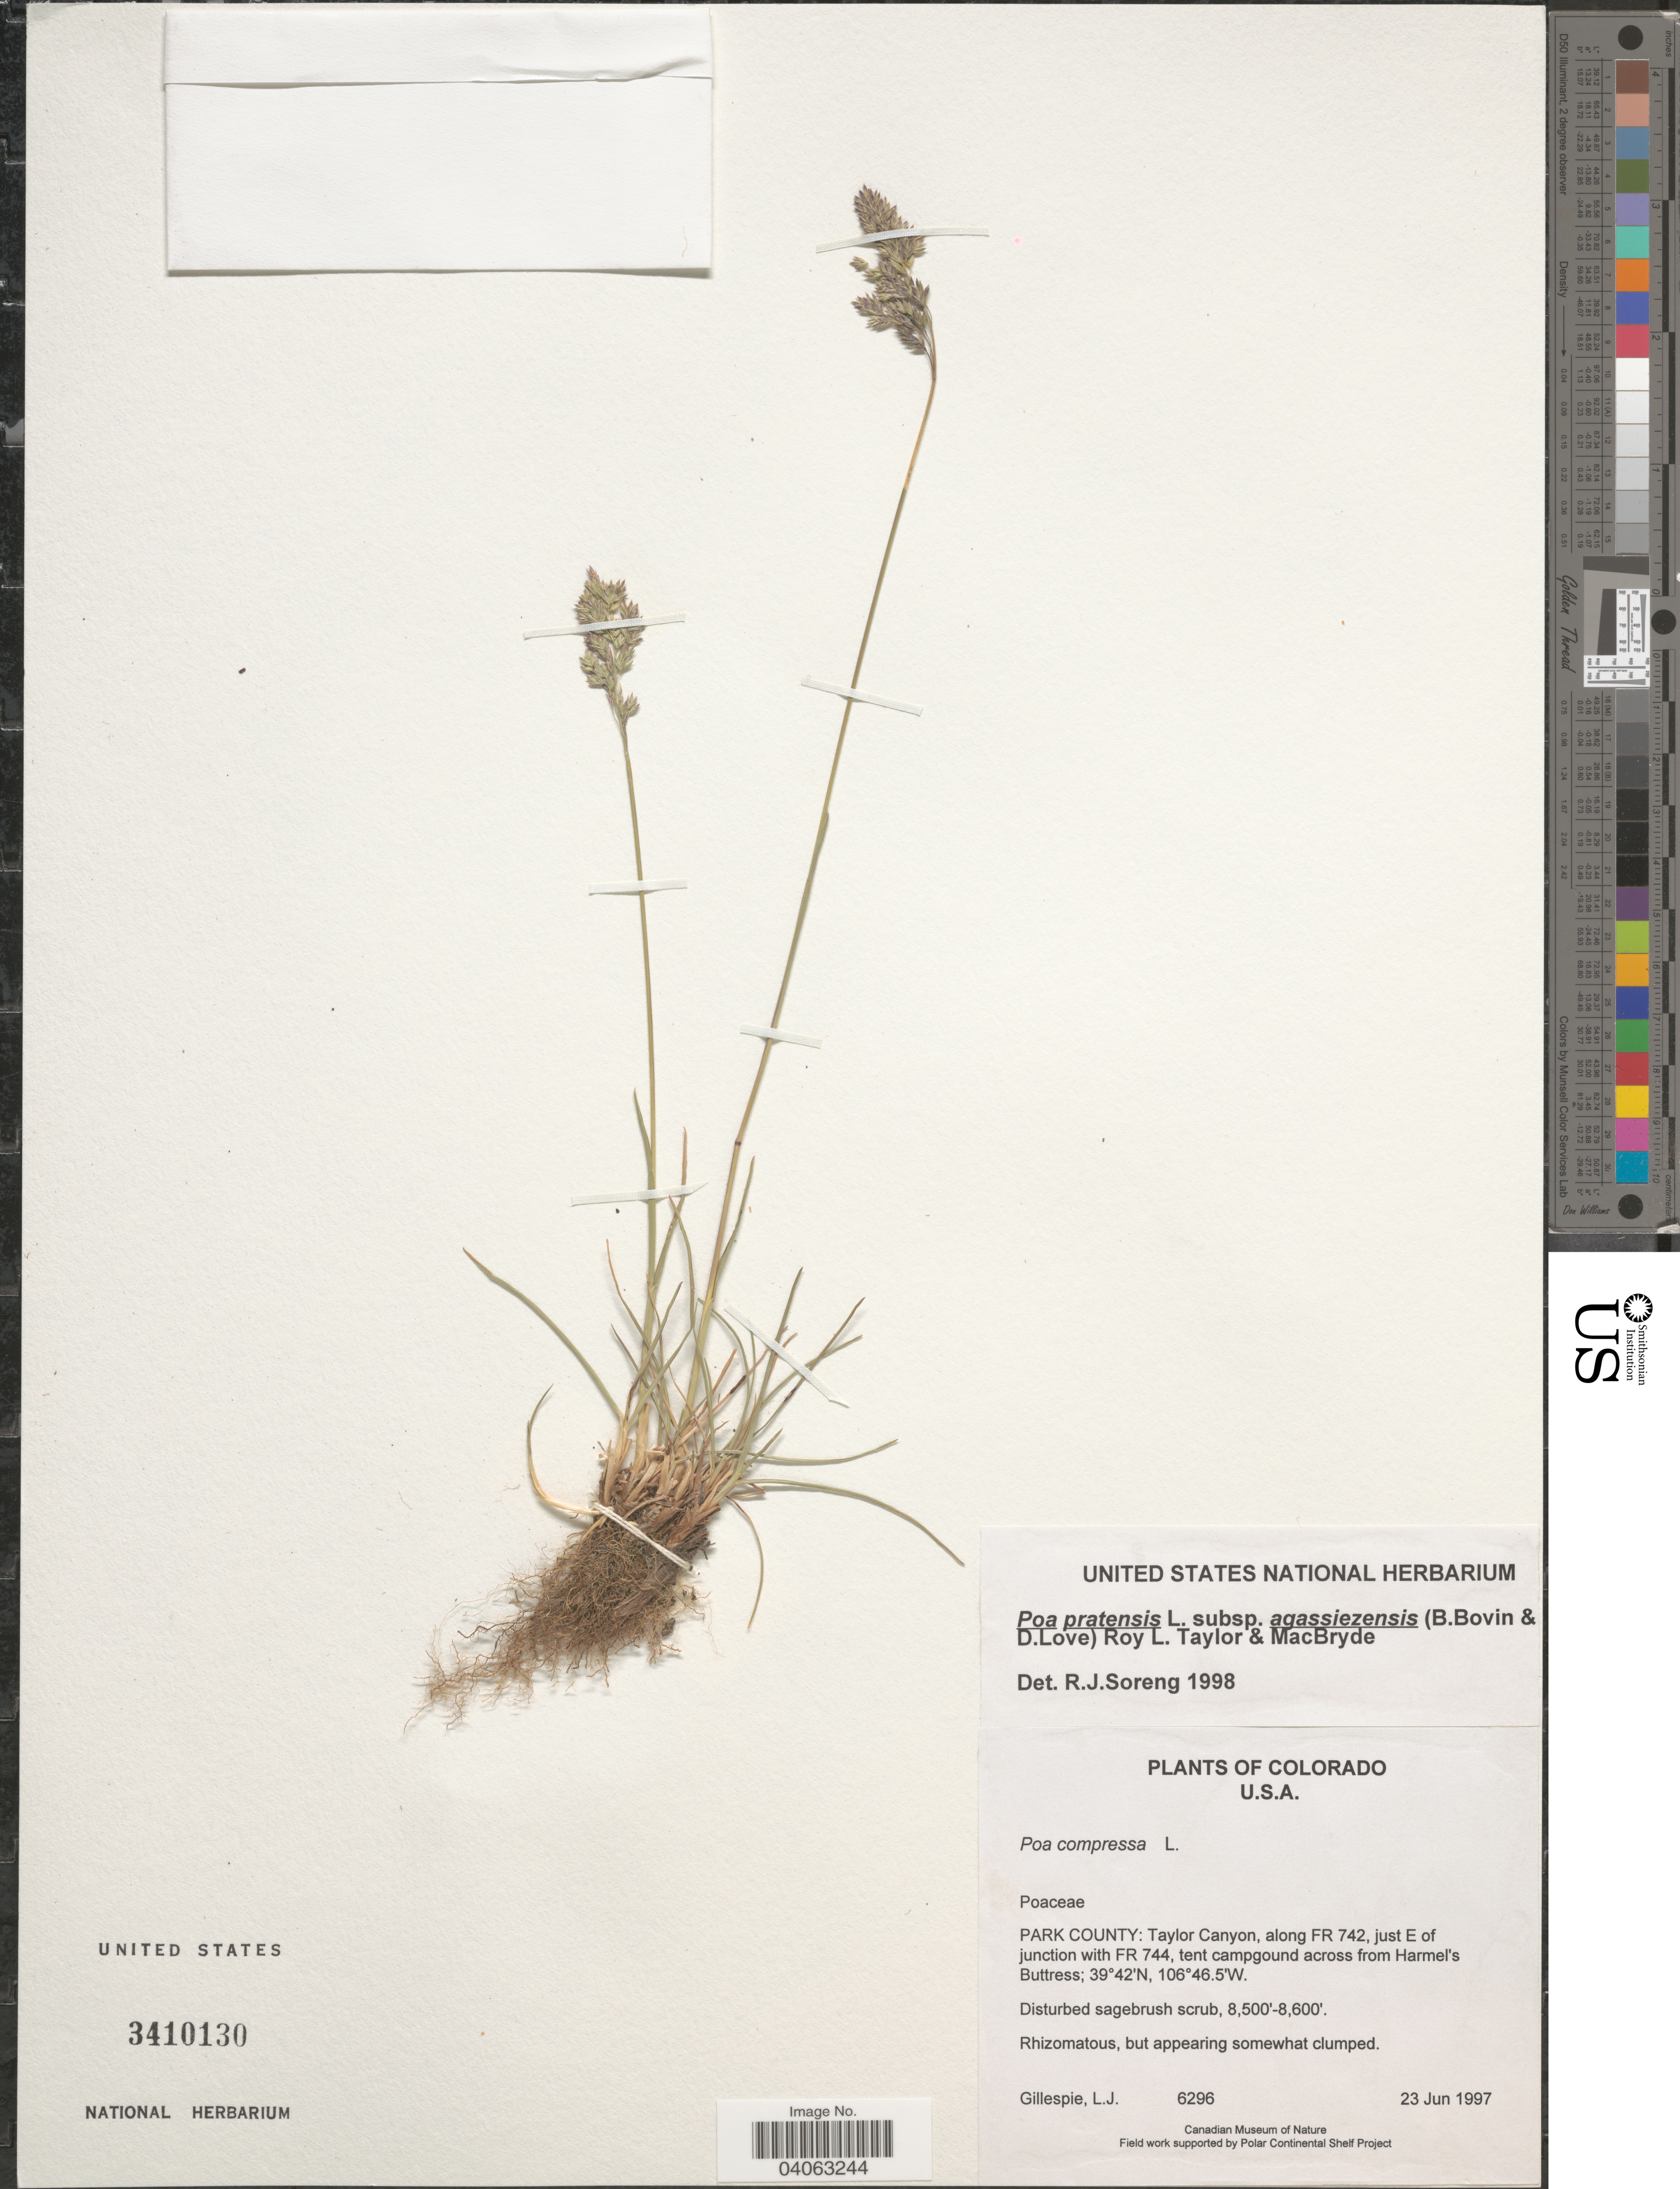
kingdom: Plantae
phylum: Tracheophyta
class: Liliopsida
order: Poales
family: Poaceae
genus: Poa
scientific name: Poa pratensis subsp. agassizensis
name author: (B. Boivin & D. Löve) Roy L. Taylor & MacBryde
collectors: L. Gillespie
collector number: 6296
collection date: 1997-06-23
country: United States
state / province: Colorado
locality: Park County: Taylor Canyon, along FR 742, just E of junction with FR744, tent campground across from Harmel's Buttress.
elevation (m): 2591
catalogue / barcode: US 3410130